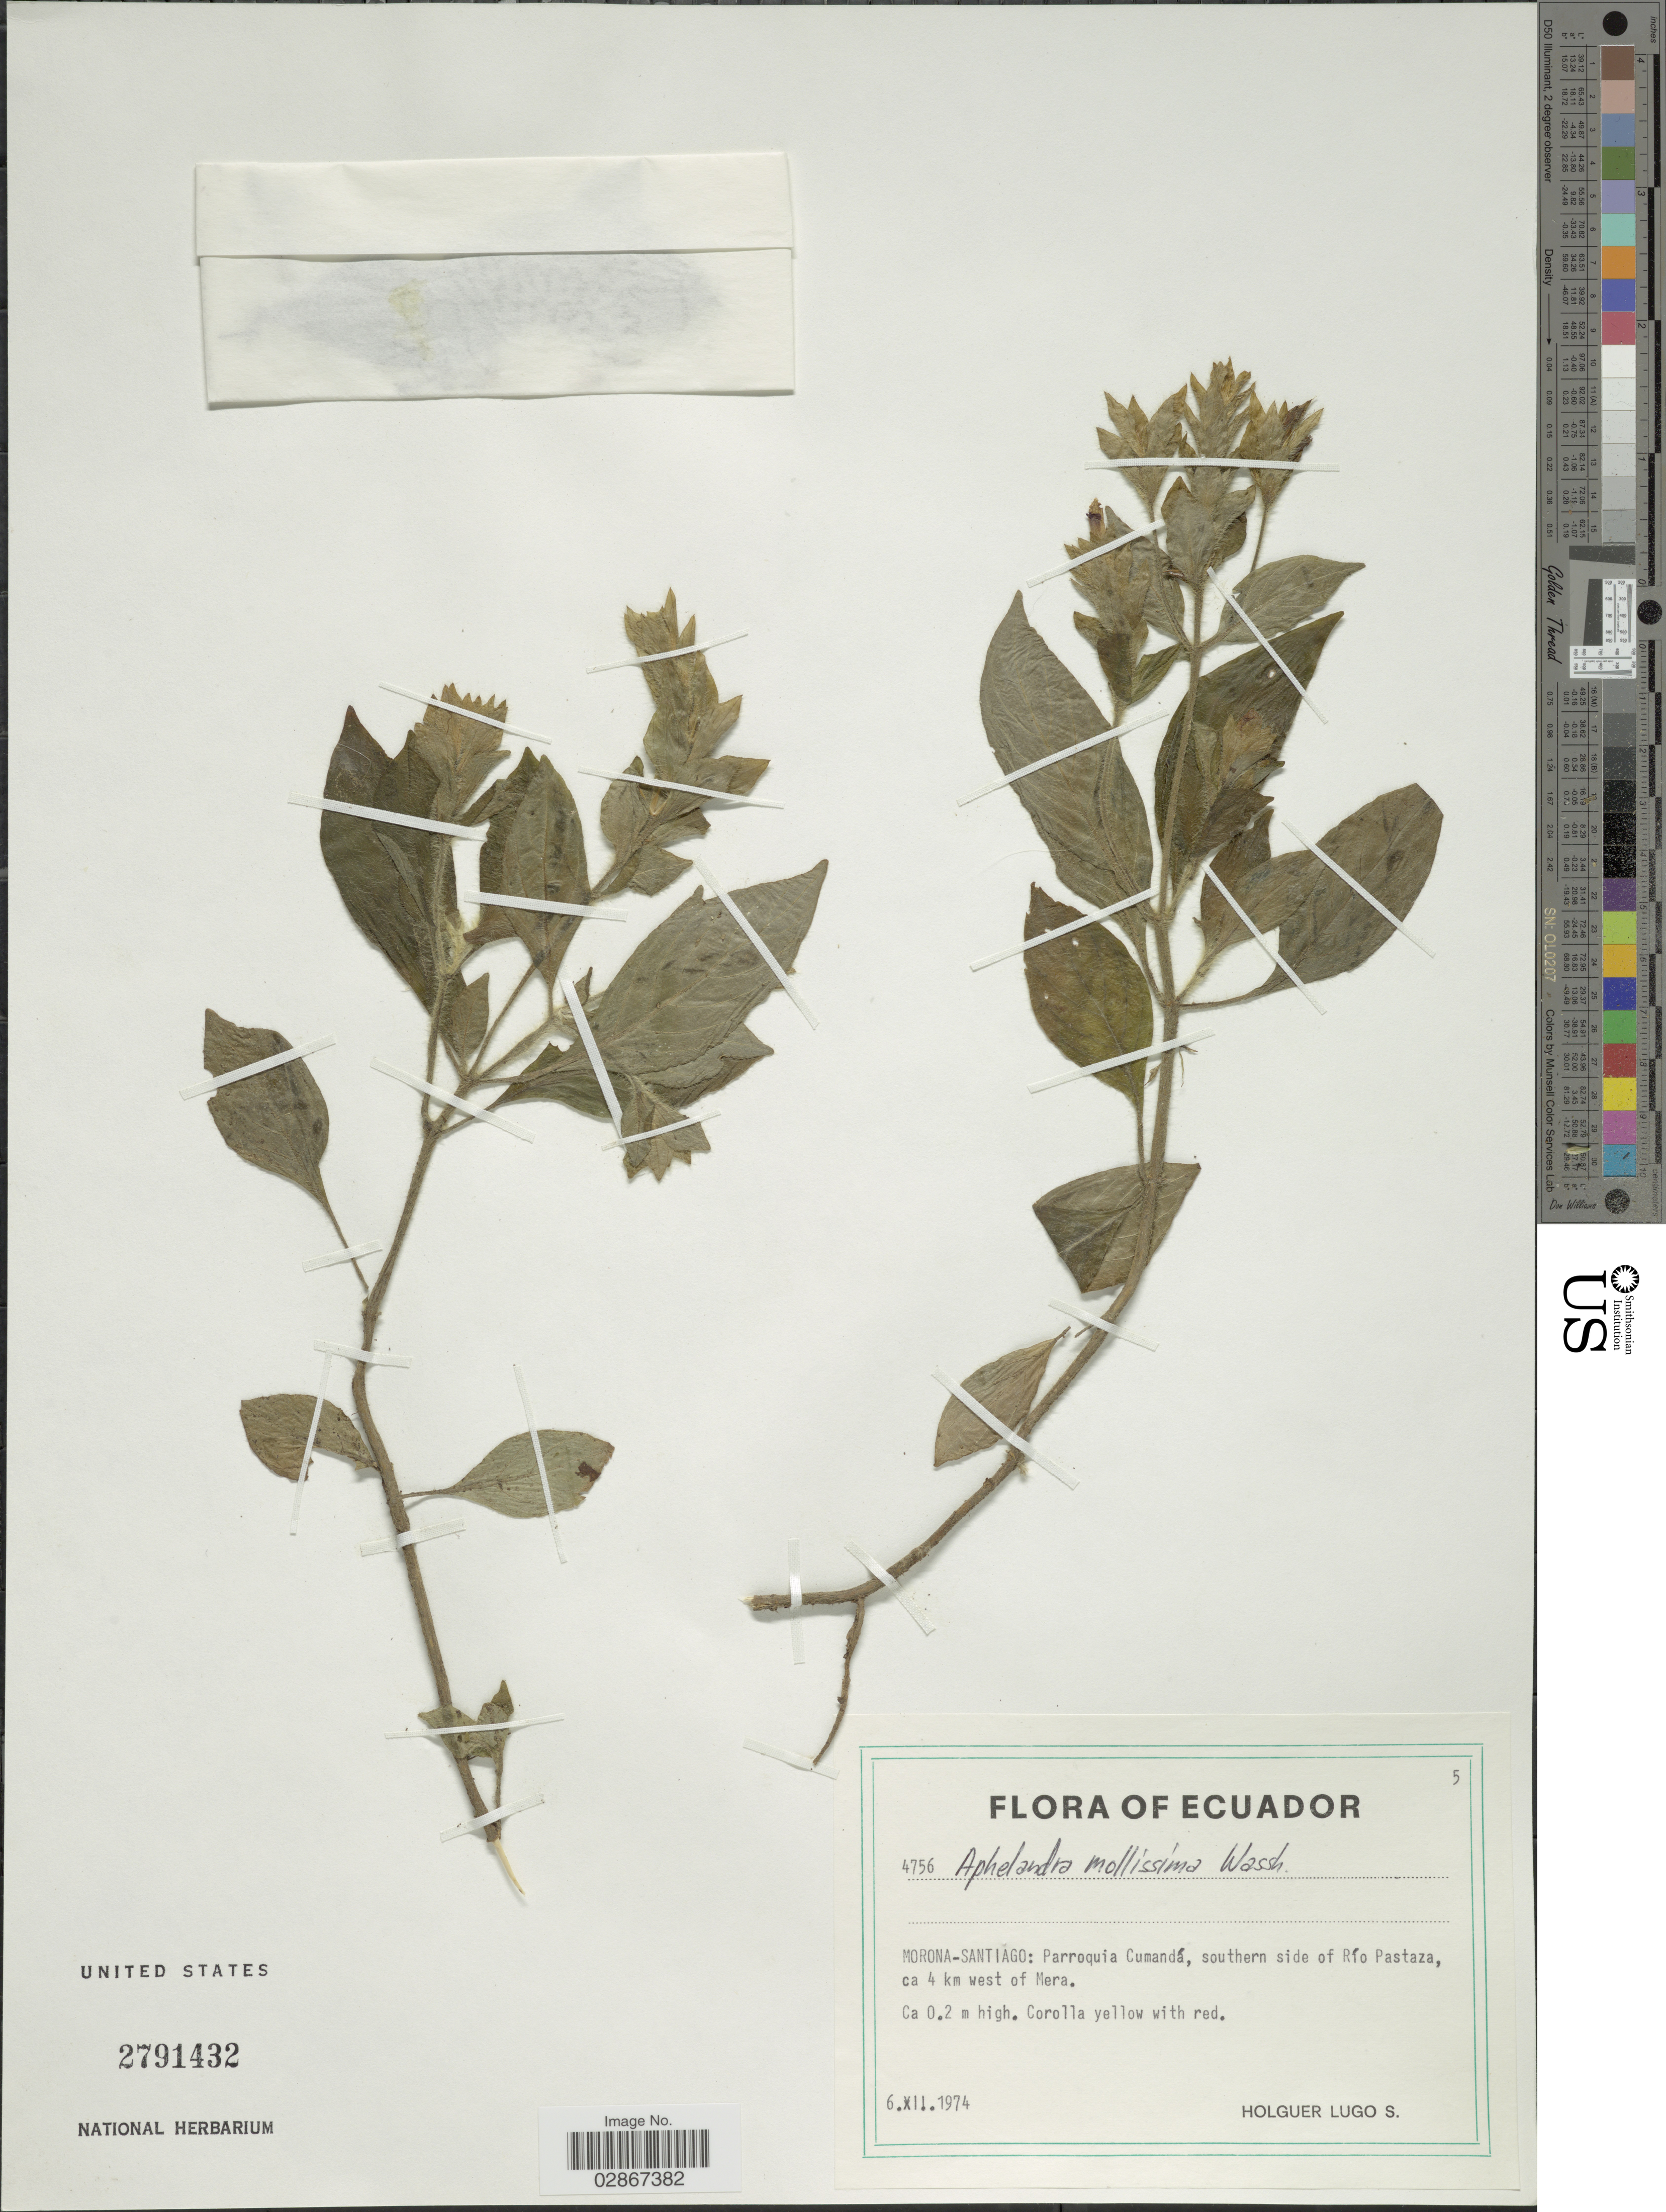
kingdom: Plantae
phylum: Tracheophyta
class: Magnoliopsida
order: Lamiales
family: Acanthaceae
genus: Aphelandra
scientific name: Aphelandra mollissima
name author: Wassh.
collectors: H. Lugo S.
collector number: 4756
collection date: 1974-12-06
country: Ecuador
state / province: Morona-Santiago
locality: Parroquia Cumandá, southern side of Río Pastaza, ca 4 km west of Mera.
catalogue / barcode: US 2791432